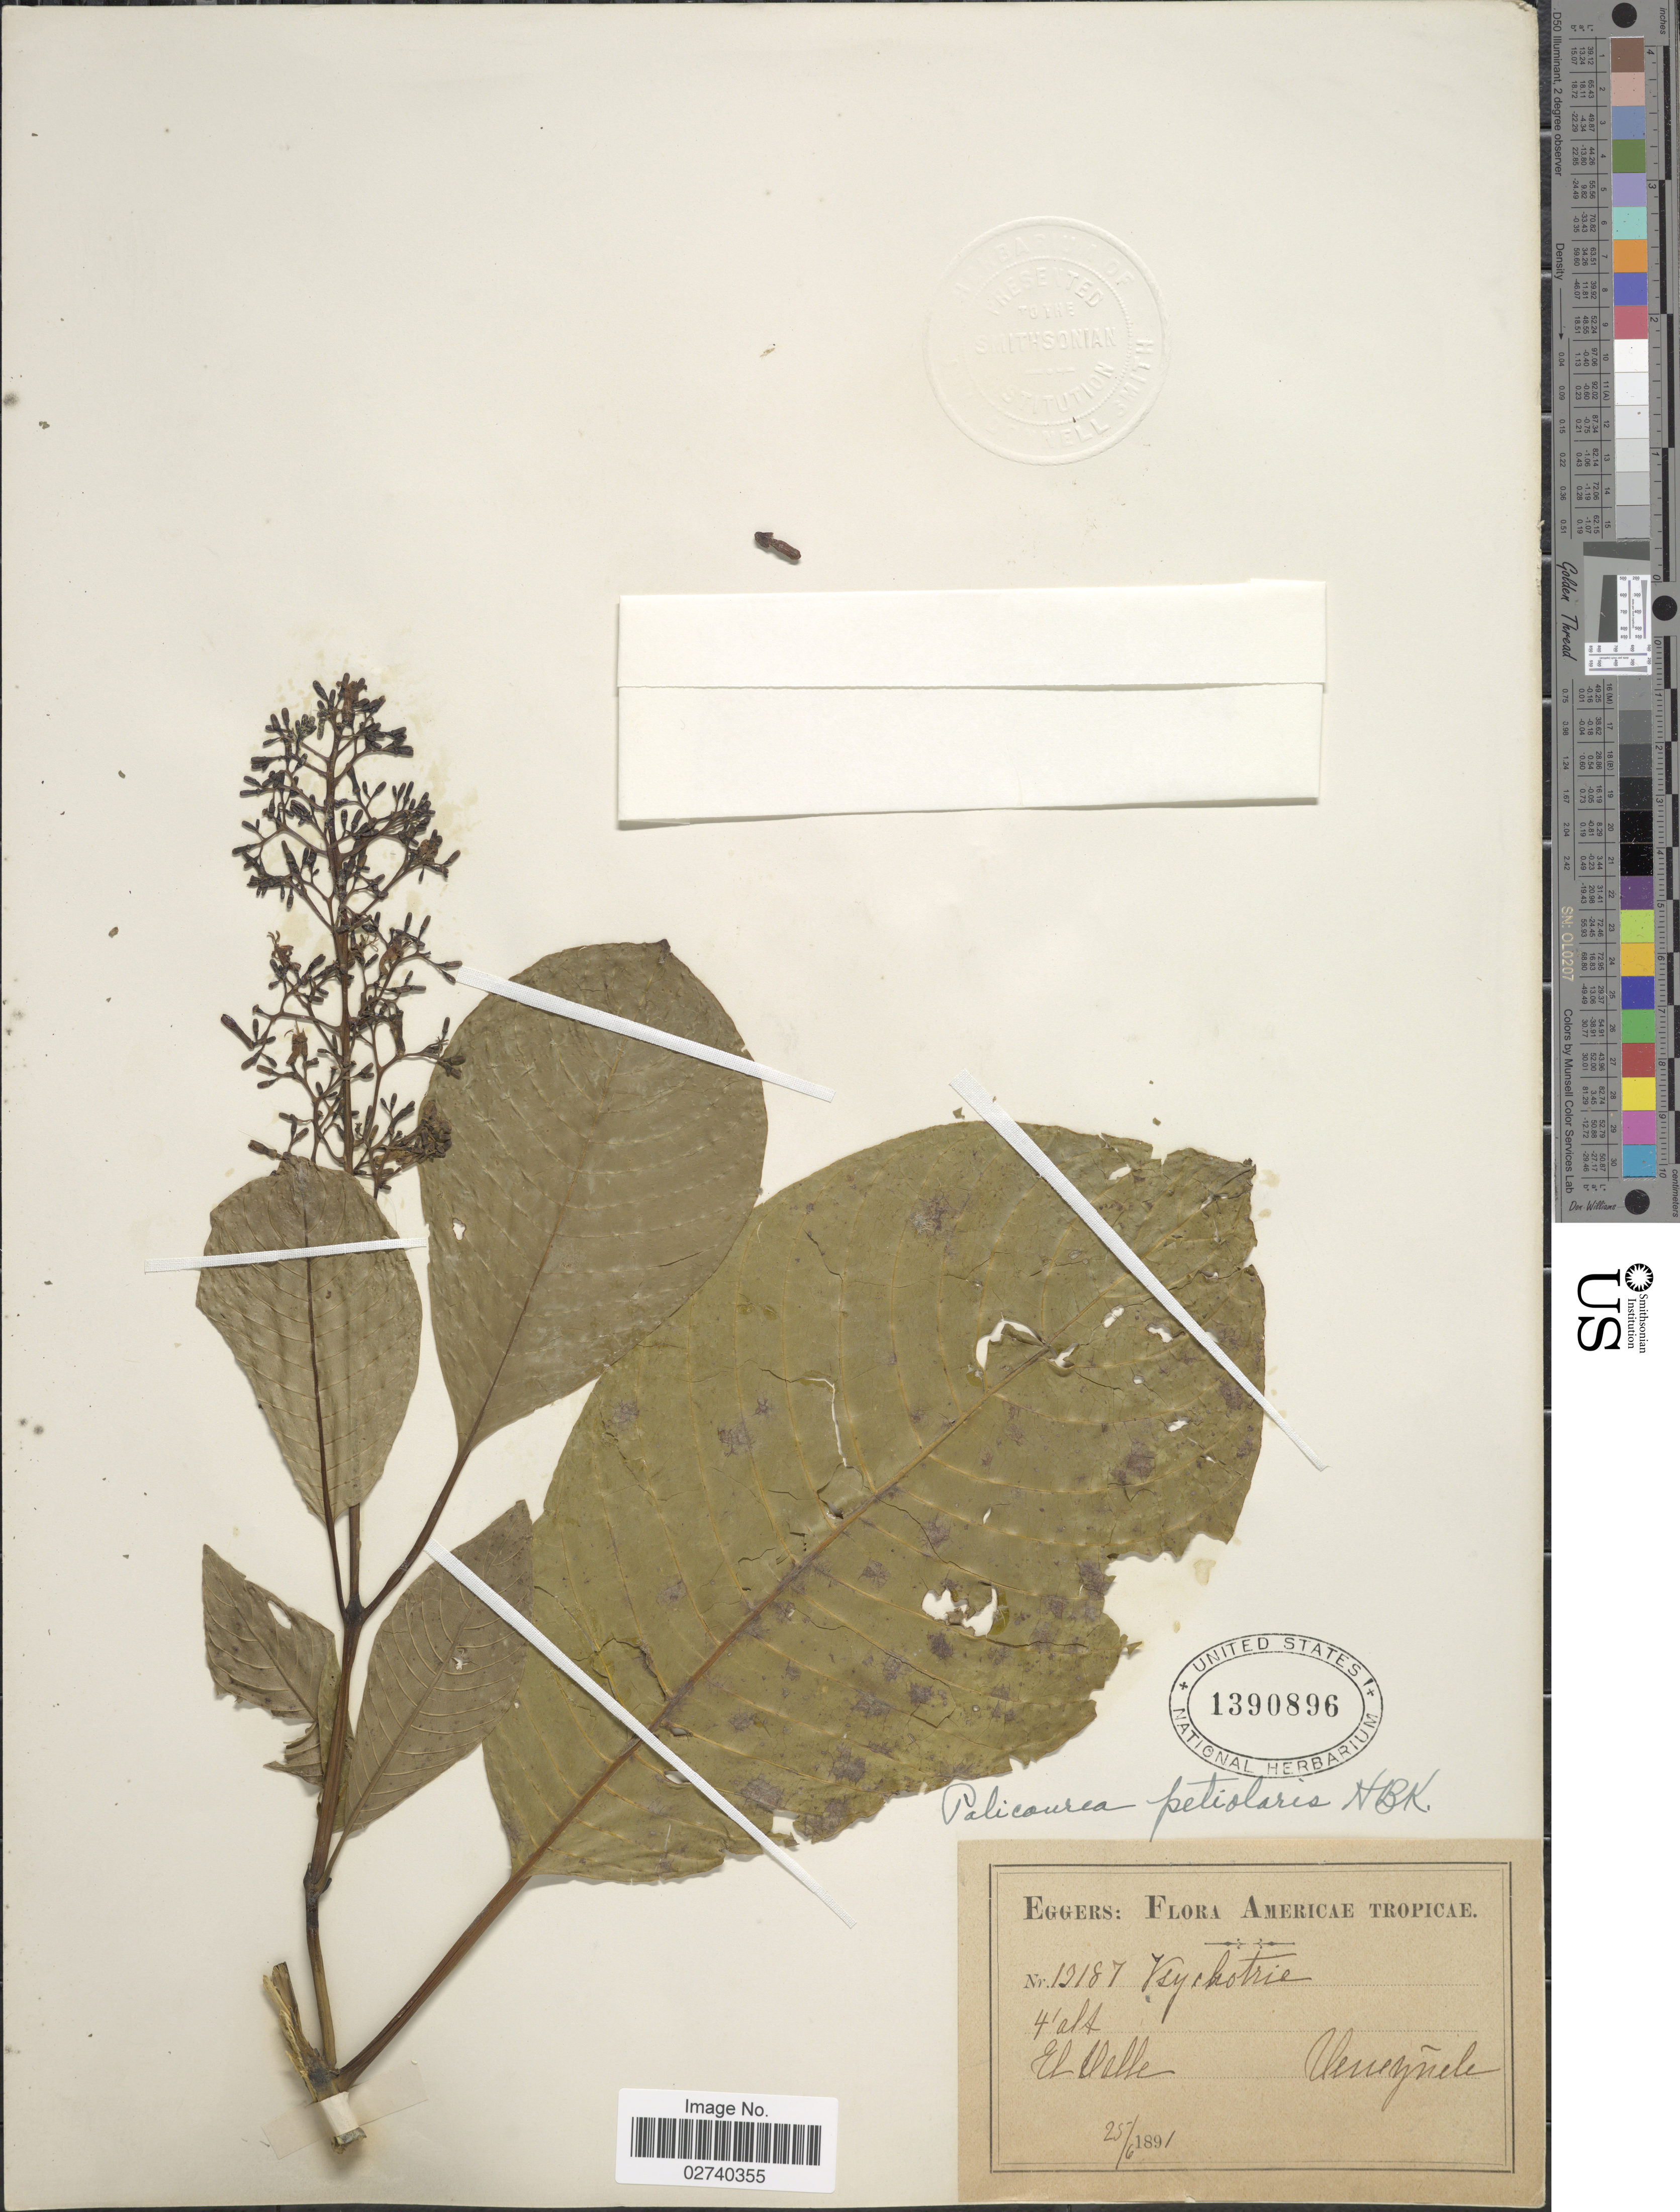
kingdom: Plantae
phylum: Tracheophyta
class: Magnoliopsida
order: Gentianales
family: Rubiaceae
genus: Palicourea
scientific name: Palicourea petiolaris Kunth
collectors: -. Eggers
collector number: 13187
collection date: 1891-06-25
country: Venezuela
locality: Americae Tropicae. El Valle.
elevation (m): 1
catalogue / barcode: US 1390896